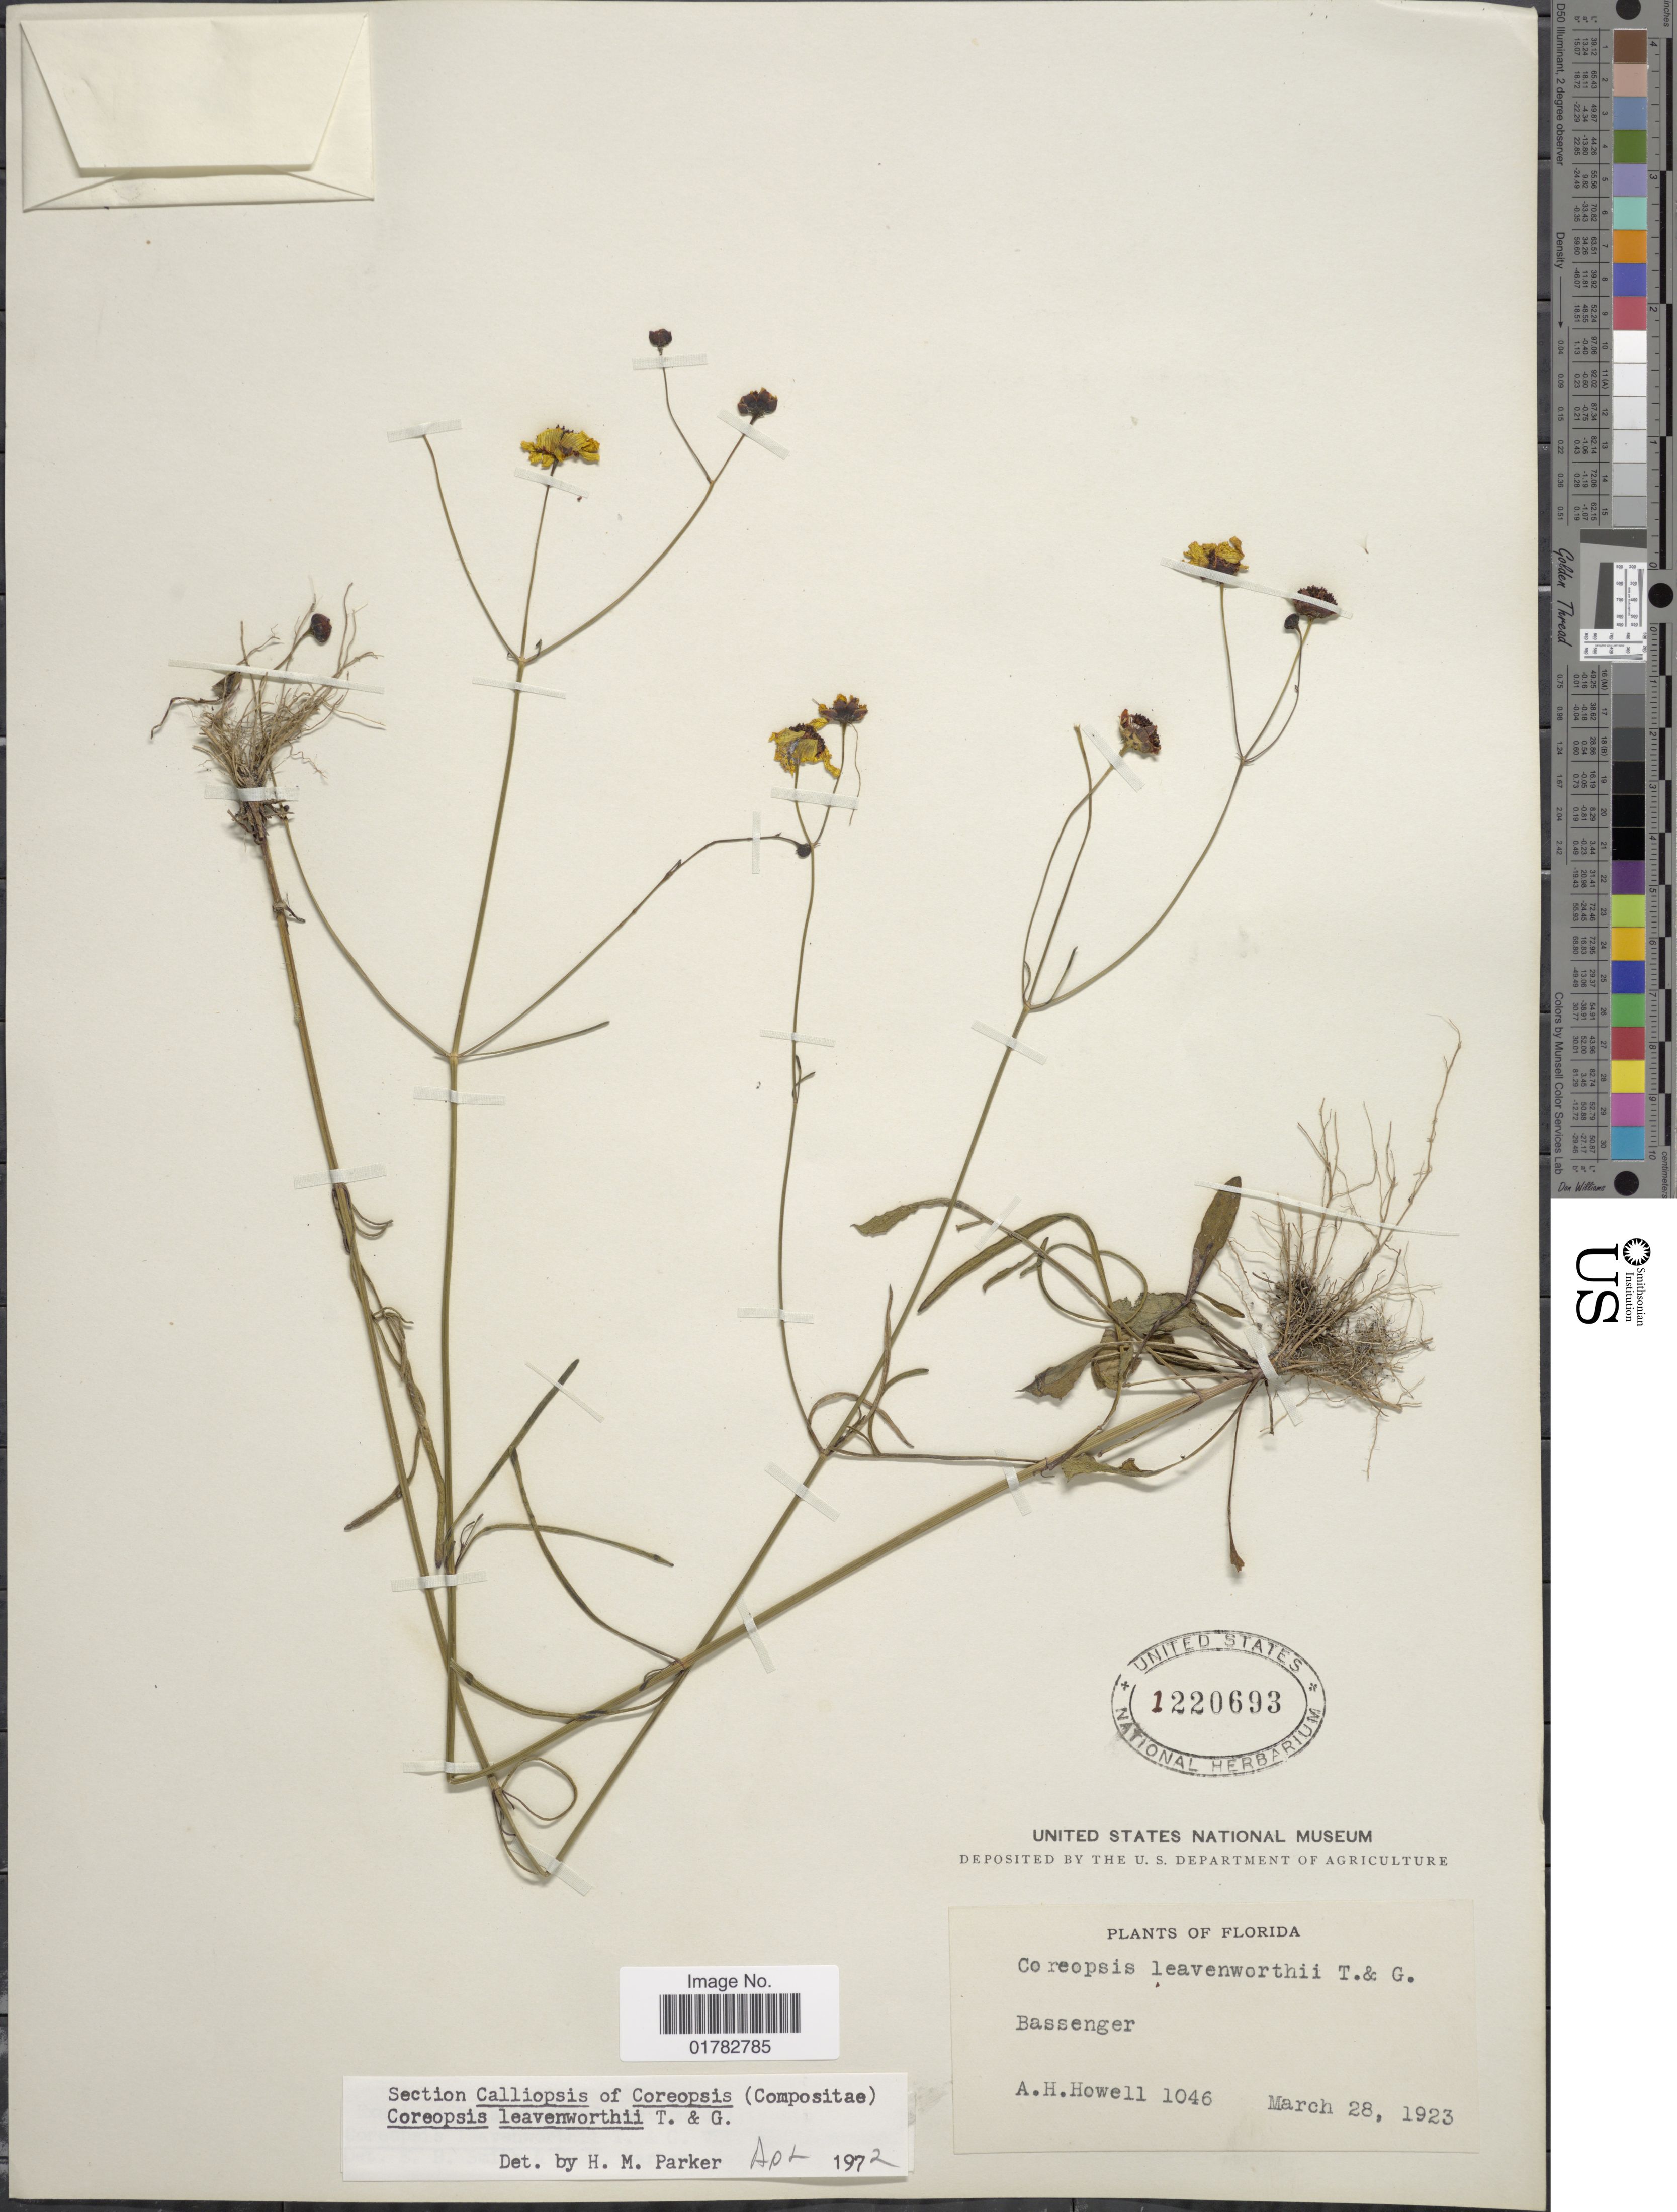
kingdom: Plantae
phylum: Tracheophyta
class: Magnoliopsida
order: Asterales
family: Asteraceae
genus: Coreopsis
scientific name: Coreopsis leavenworthii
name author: Torr. & A. Gray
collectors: A. Howell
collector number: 1046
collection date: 1923-03-28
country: United States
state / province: Florida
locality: Bassenger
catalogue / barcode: US 1220693